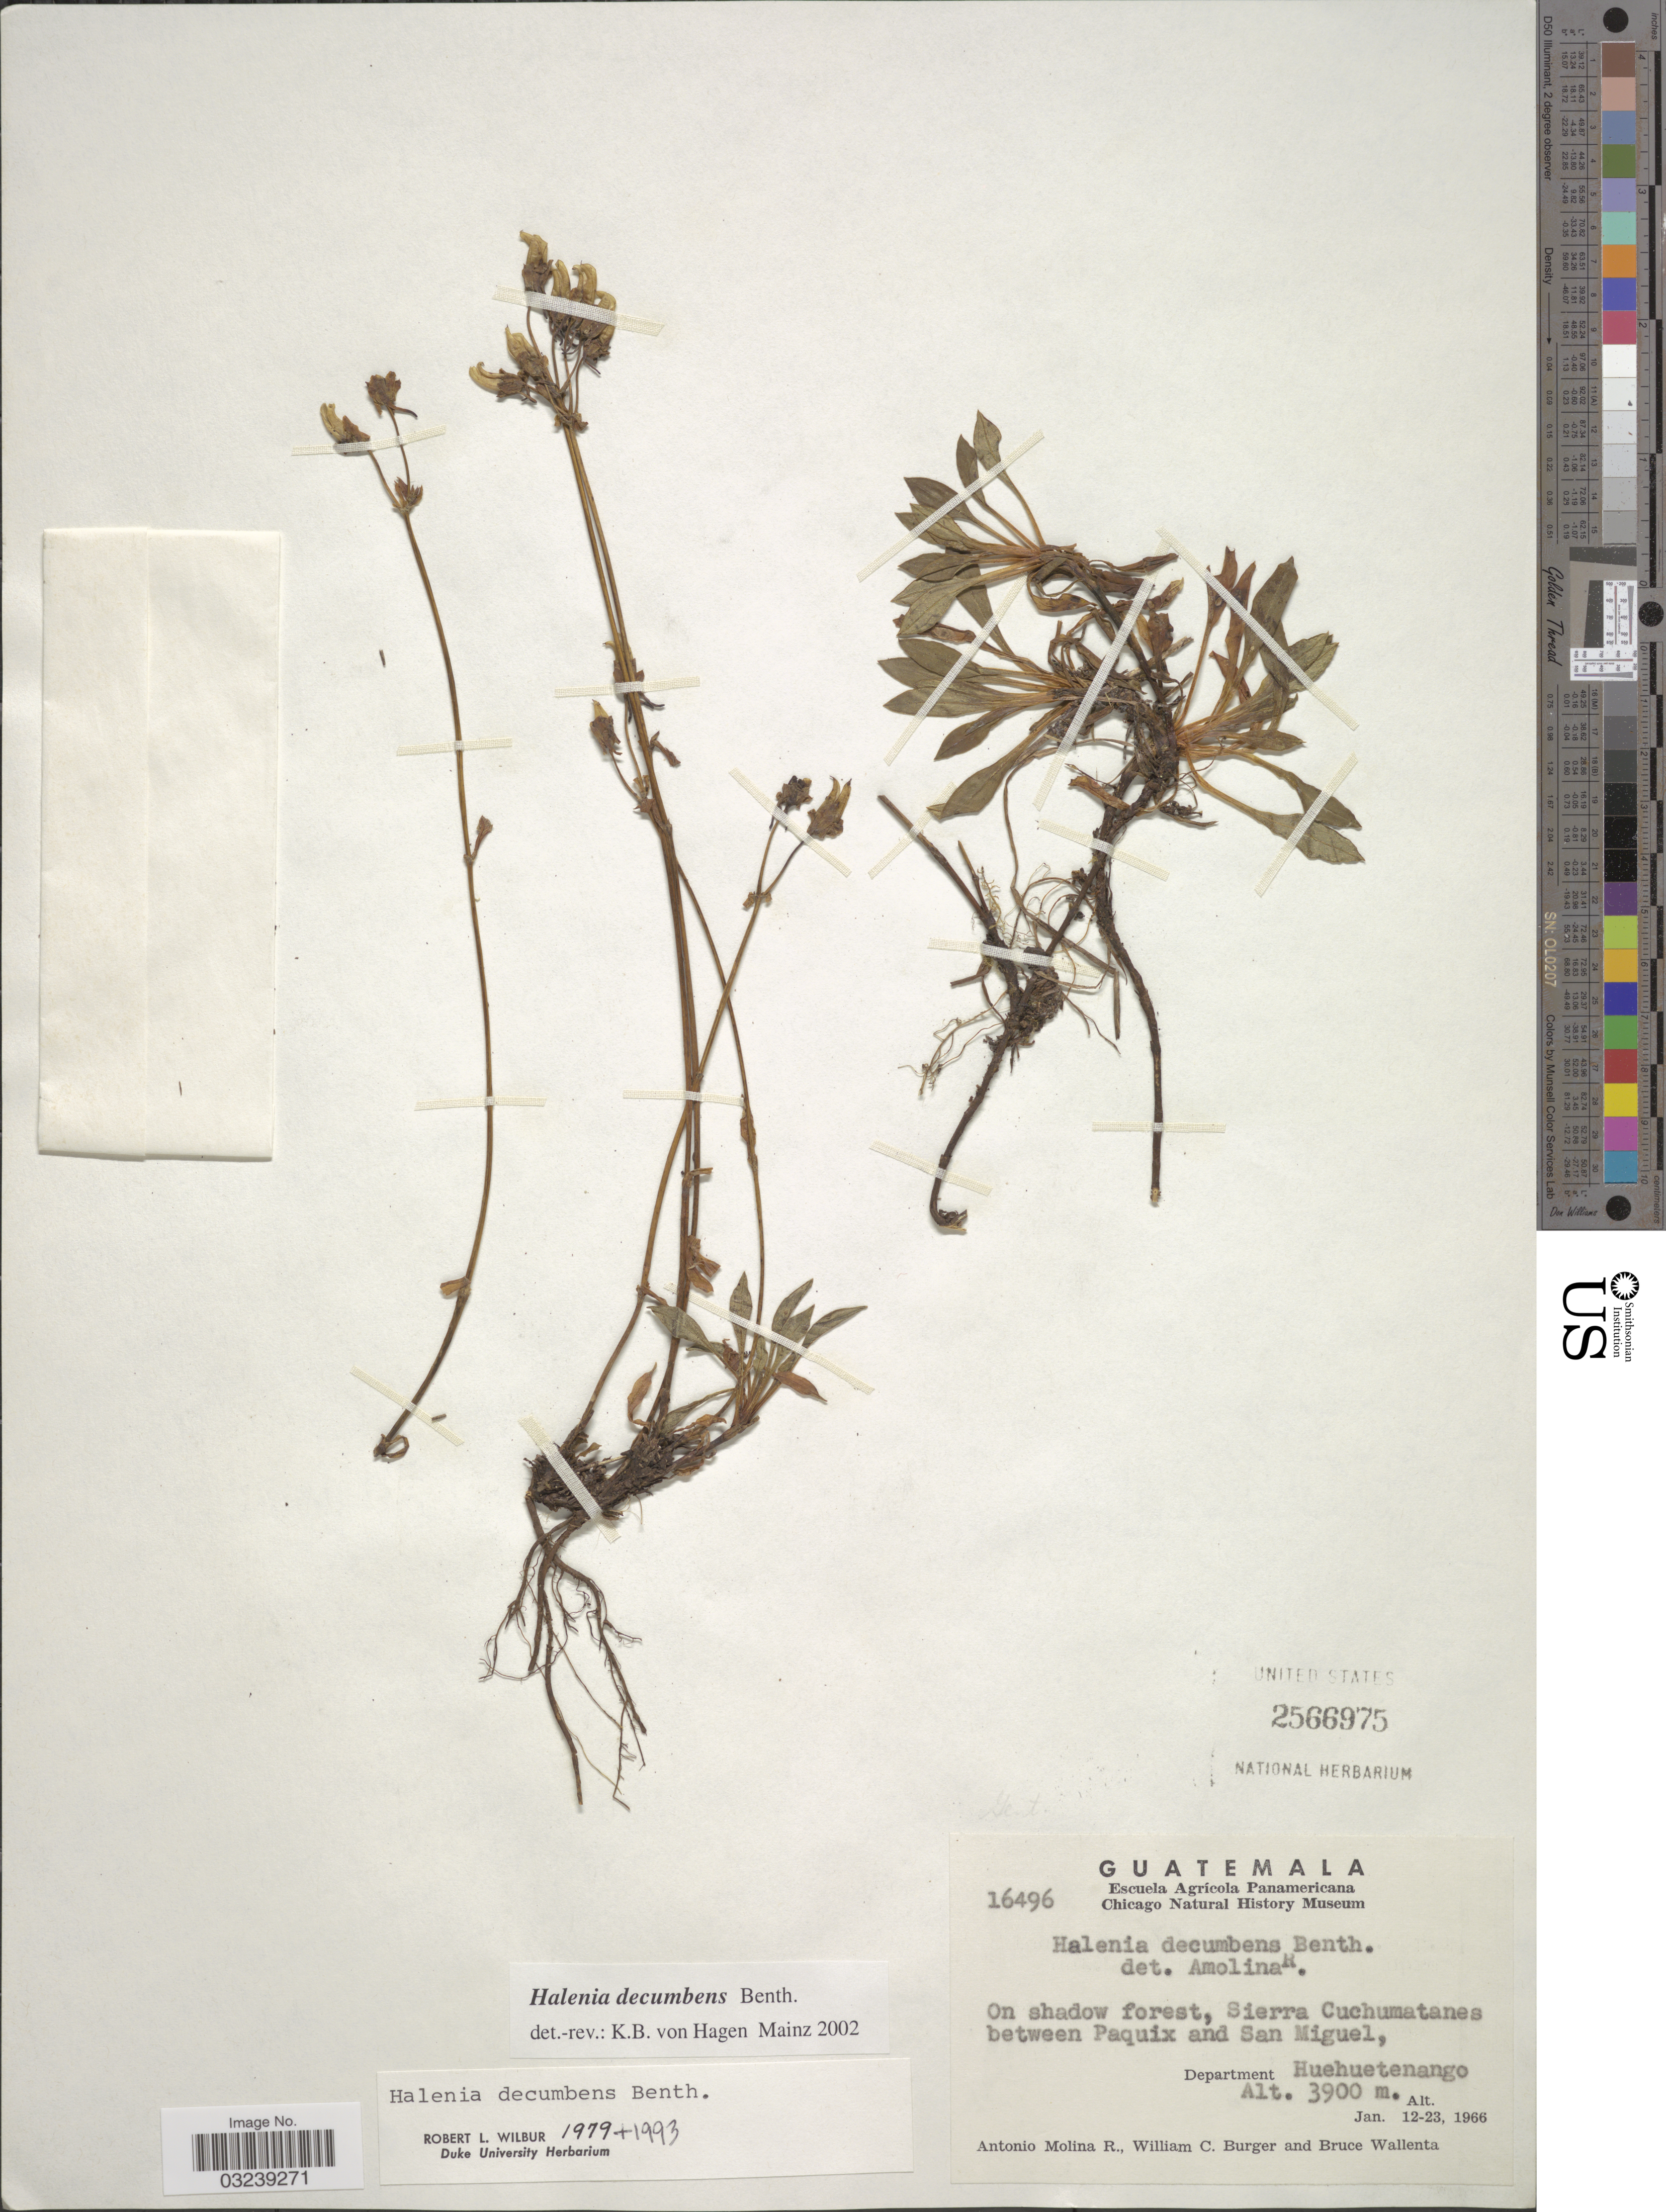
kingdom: Plantae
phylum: Tracheophyta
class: Magnoliopsida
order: Gentianales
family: Gentianaceae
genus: Halenia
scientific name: Halenia decumbens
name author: Benth.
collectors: A. Molina R., W. Burger & B. Wallenta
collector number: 16496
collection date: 1966-01-12/1966-01-23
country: Guatemala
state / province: Huehuetenango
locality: Sierra Cuchumatanes between Paquix and San Miguel, Department Huehuetenango.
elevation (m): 3900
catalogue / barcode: US 2566975